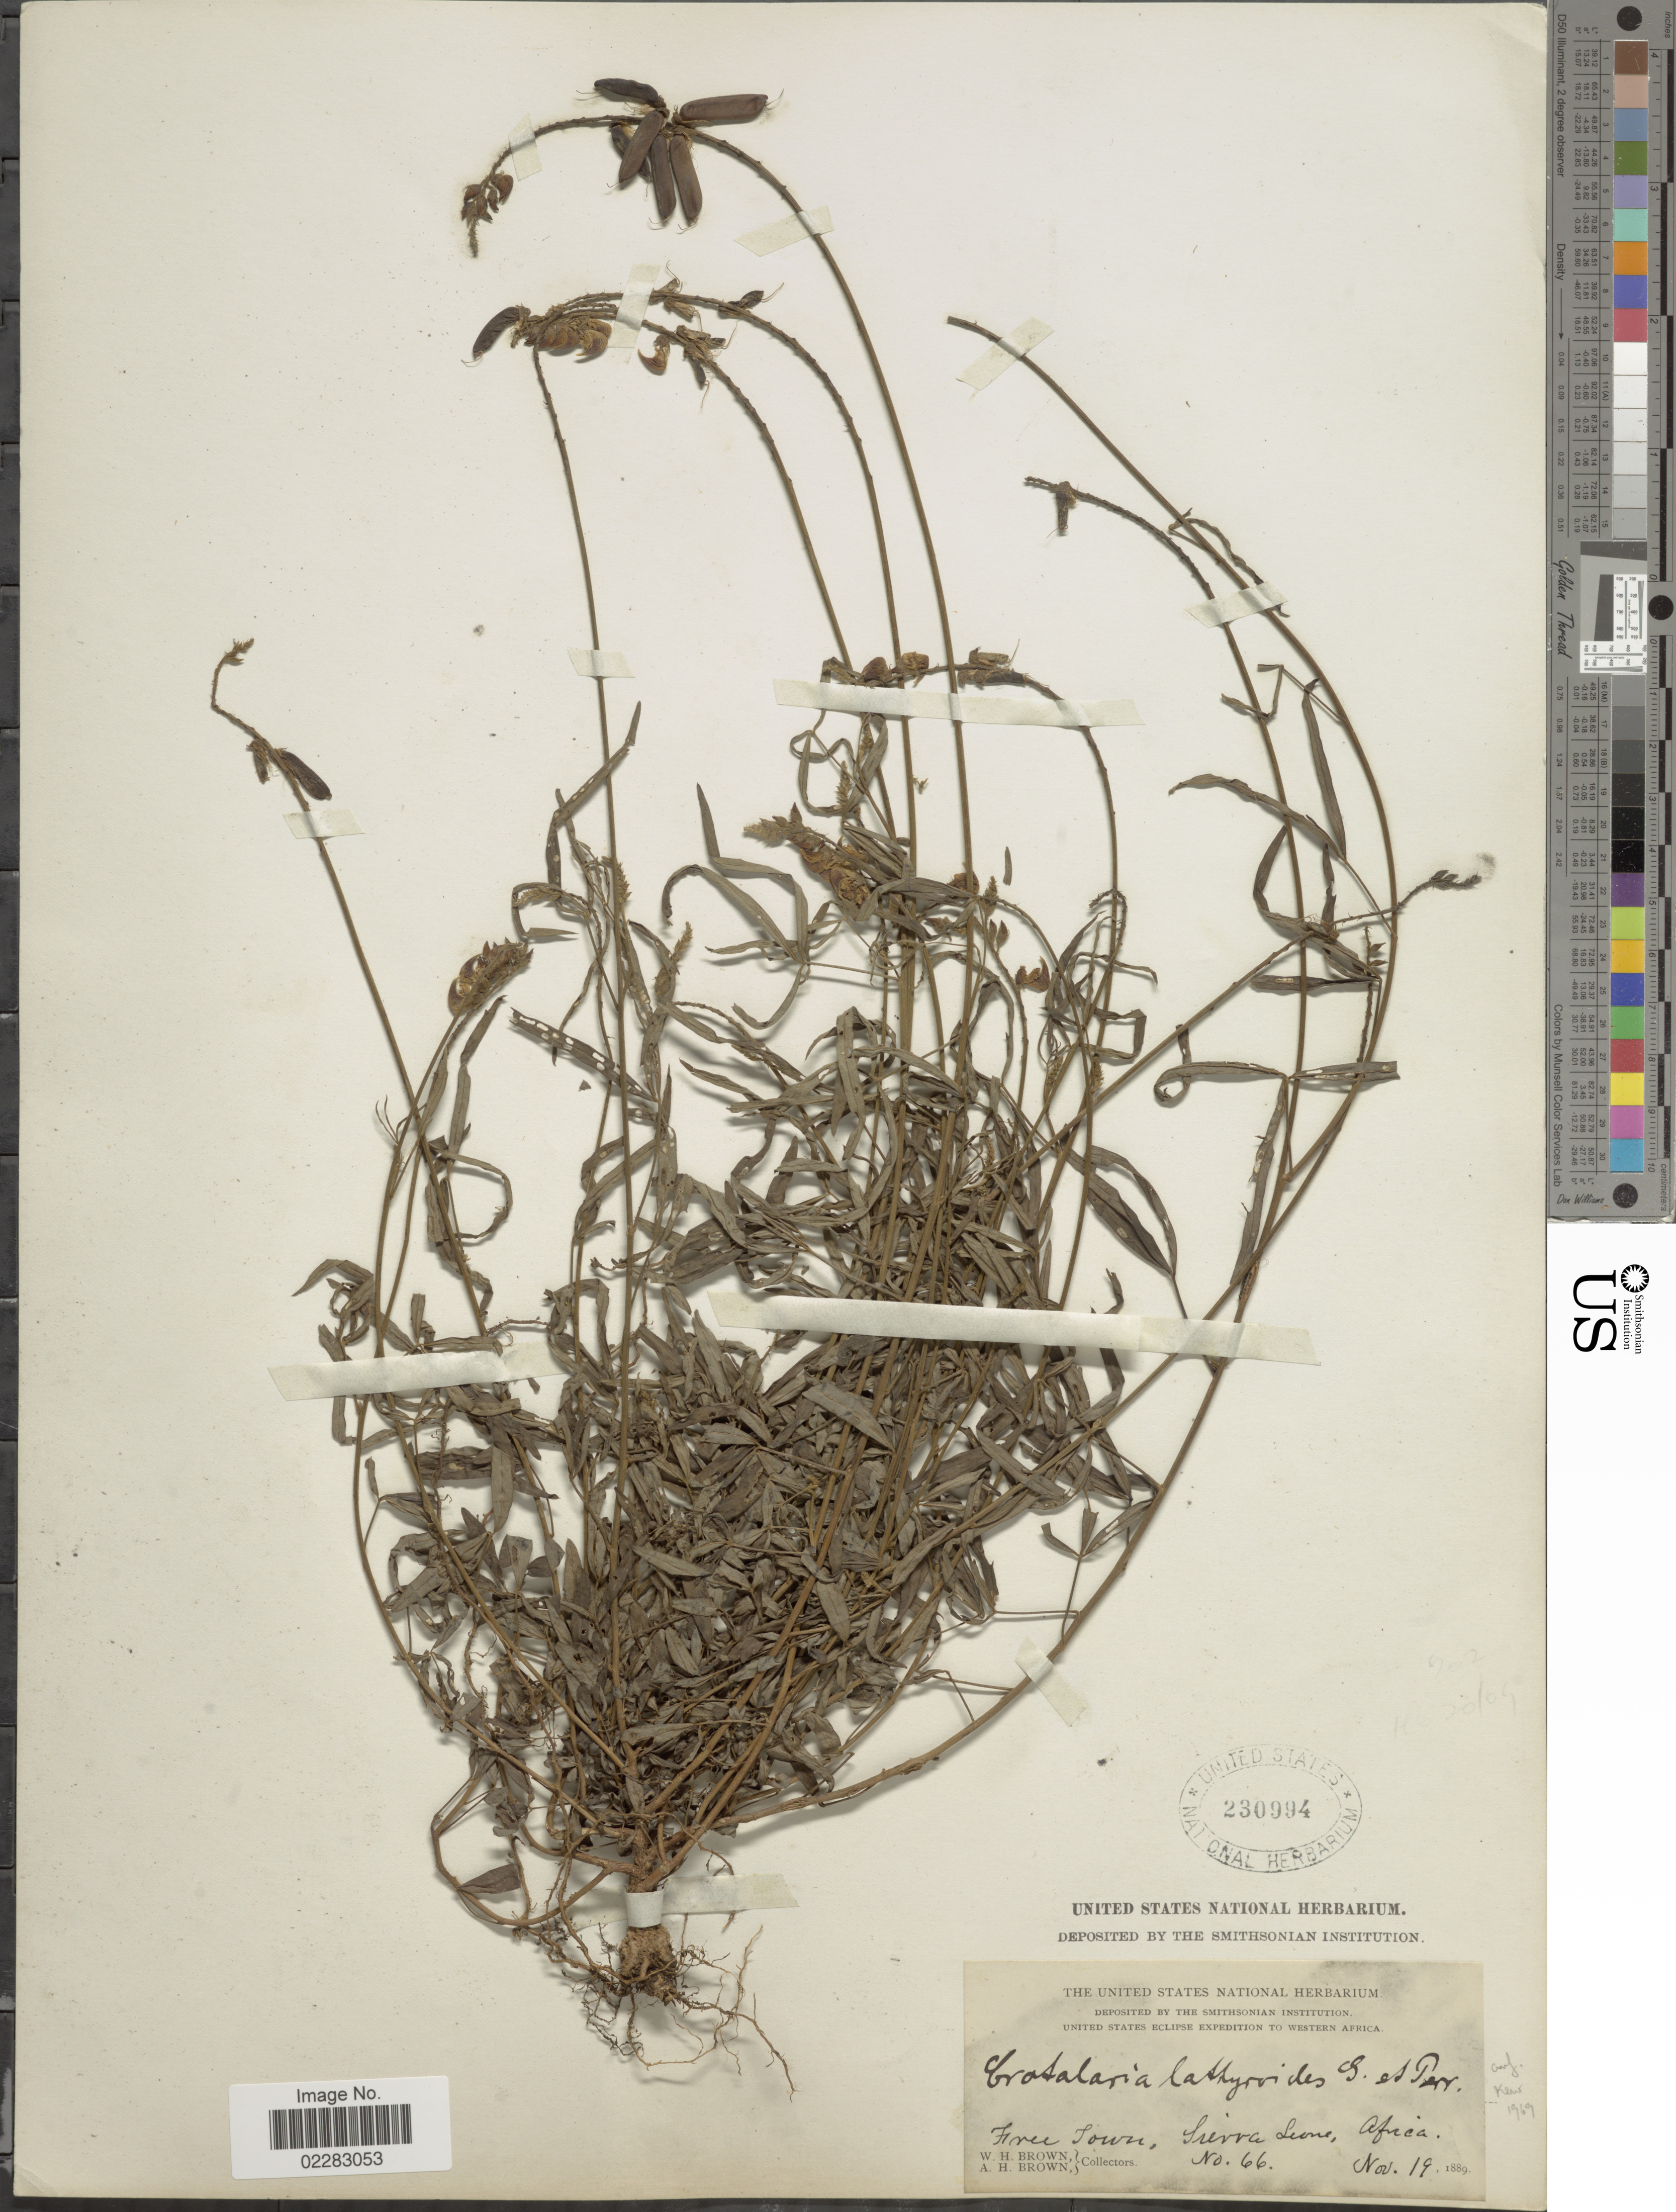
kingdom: Plantae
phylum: Tracheophyta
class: Magnoliopsida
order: Fabales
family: Fabaceae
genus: Crotalaria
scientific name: Crotalaria lathyroides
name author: Guill. & Perr.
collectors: W. H. Brown & A. H. Brown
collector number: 66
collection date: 1889-11-19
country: Sierra Leone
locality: Free Town.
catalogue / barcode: US 230994